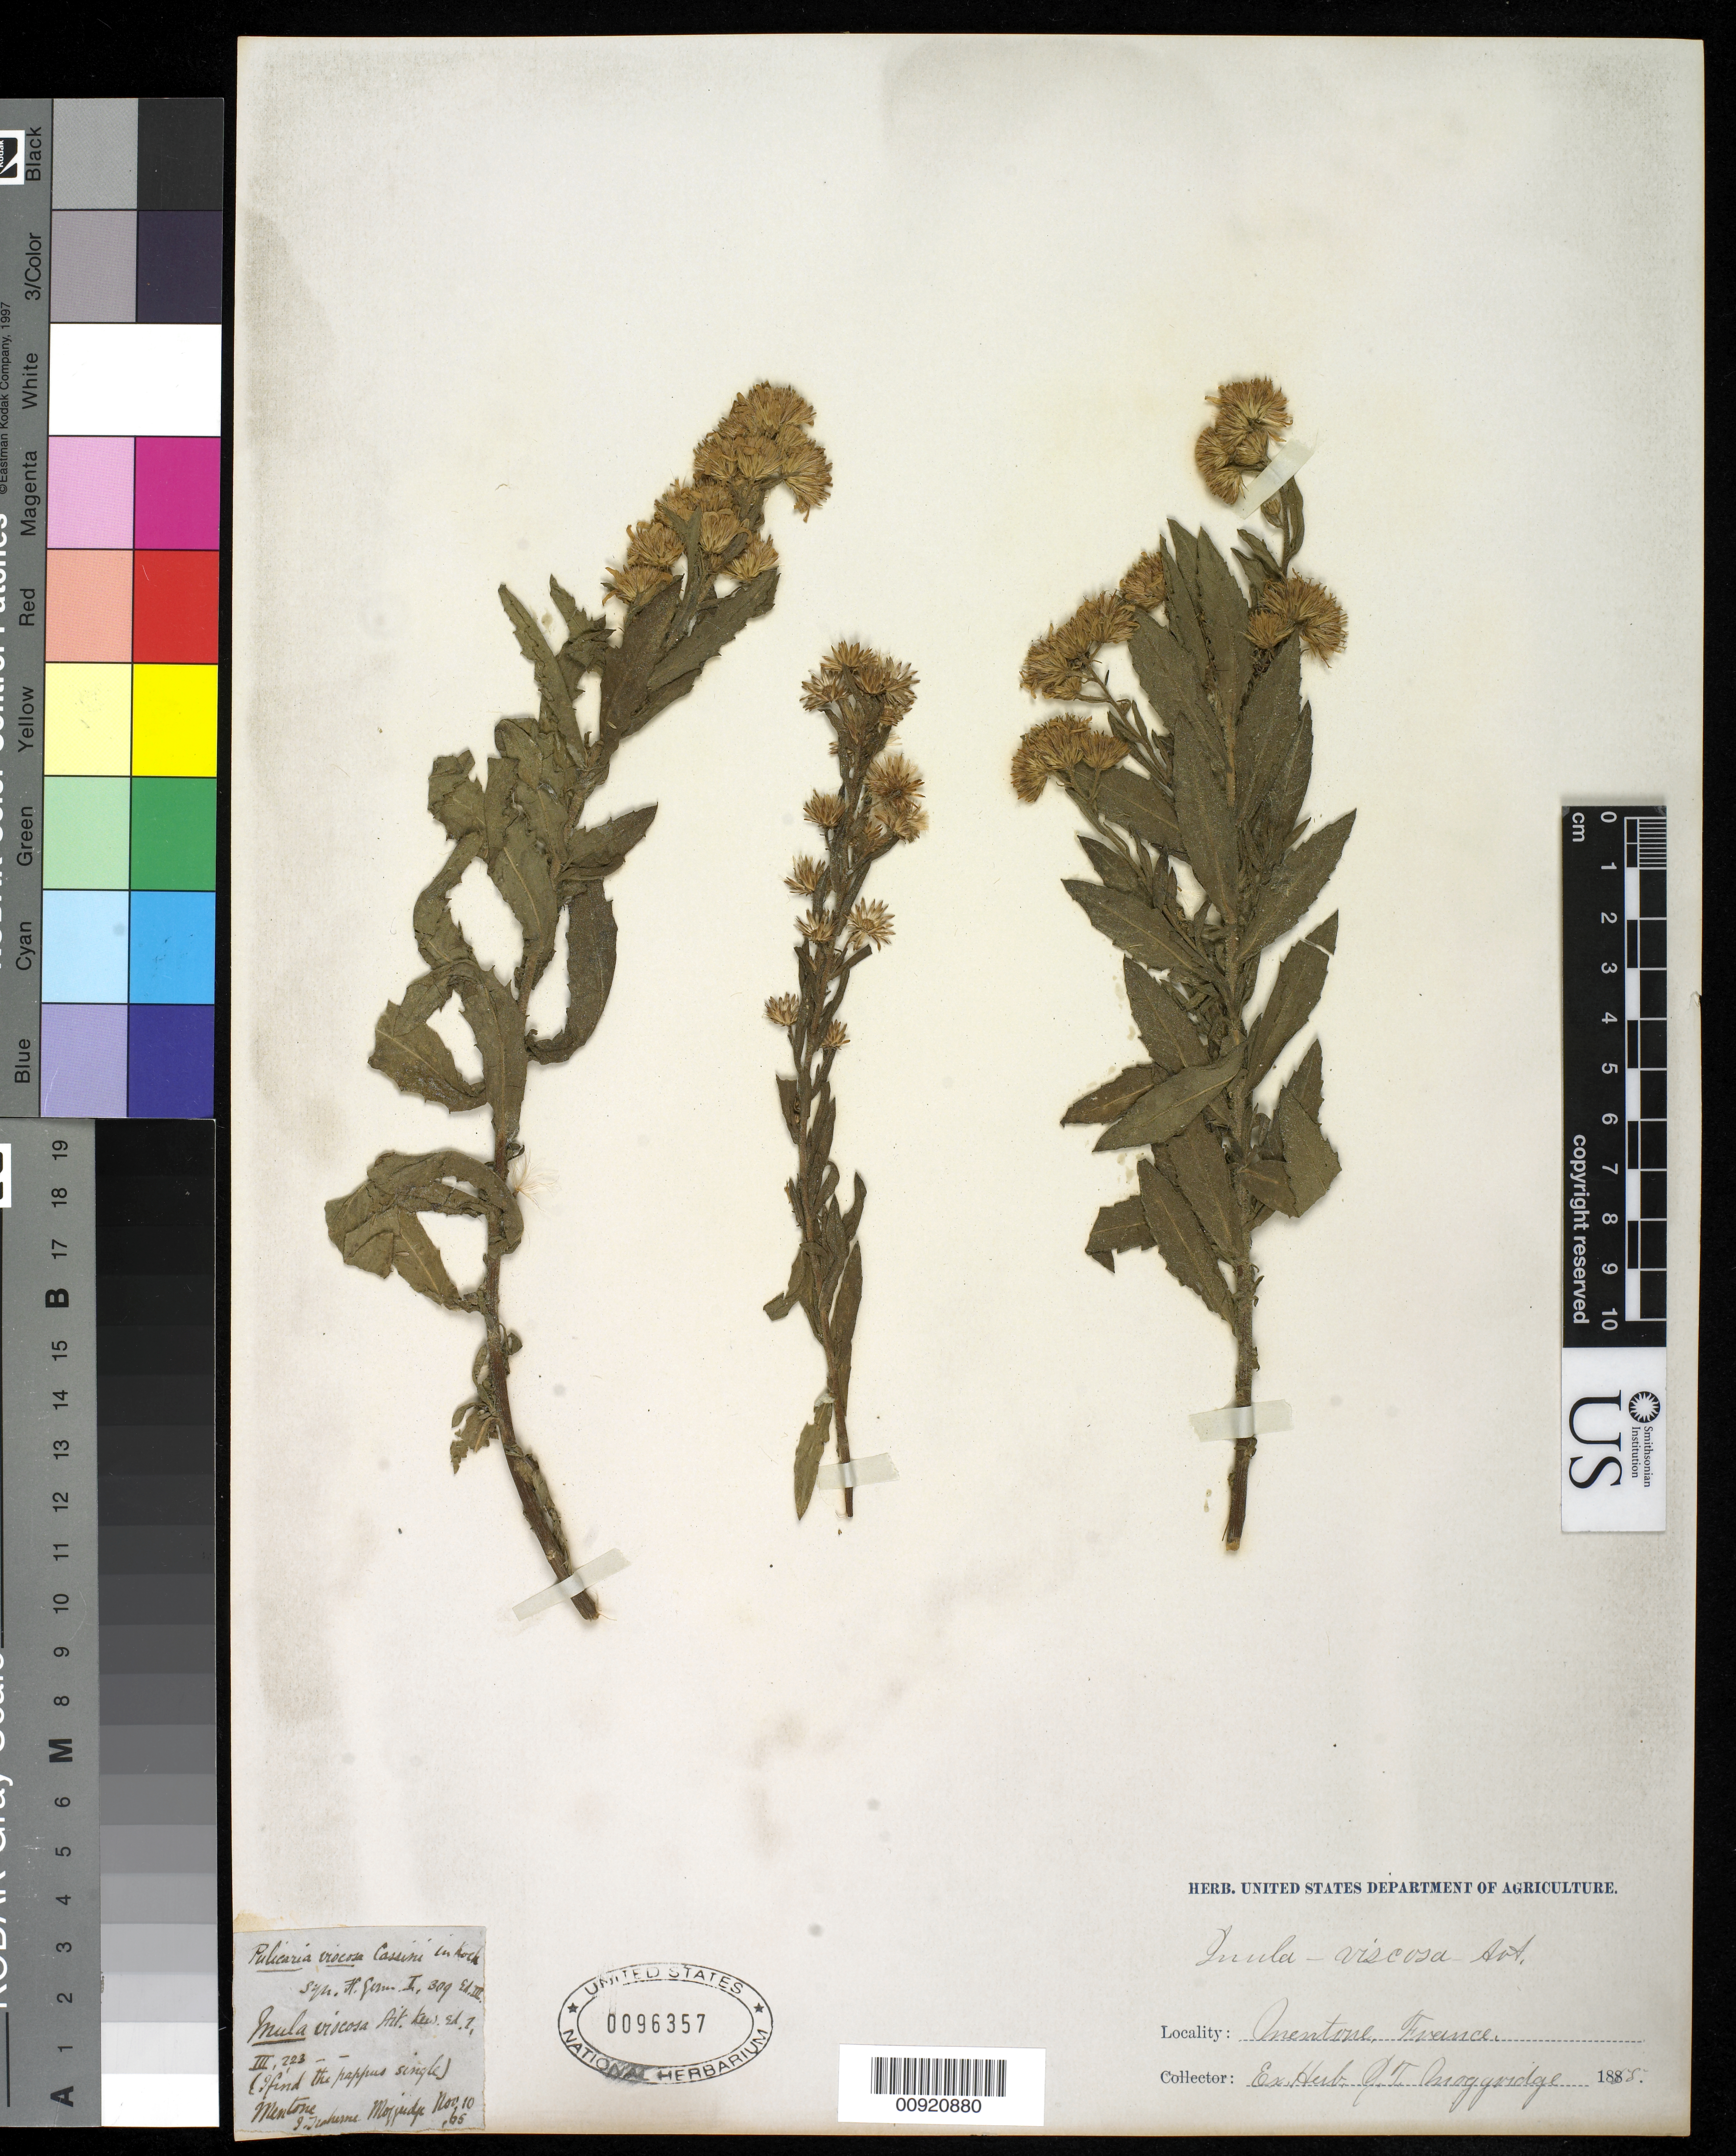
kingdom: Plantae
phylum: Tracheophyta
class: Magnoliopsida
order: Asterales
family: Asteraceae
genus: Pulicaria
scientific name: Pulicaria viscosa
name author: (L.) W.D.J. Koch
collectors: J. T. Moggridge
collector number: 223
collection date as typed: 10 Nov 1865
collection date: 1865-11-10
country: France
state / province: Provence-Alpes-Côte d'Azur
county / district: Alpes Maritimes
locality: Menton, France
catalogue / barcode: US 96357